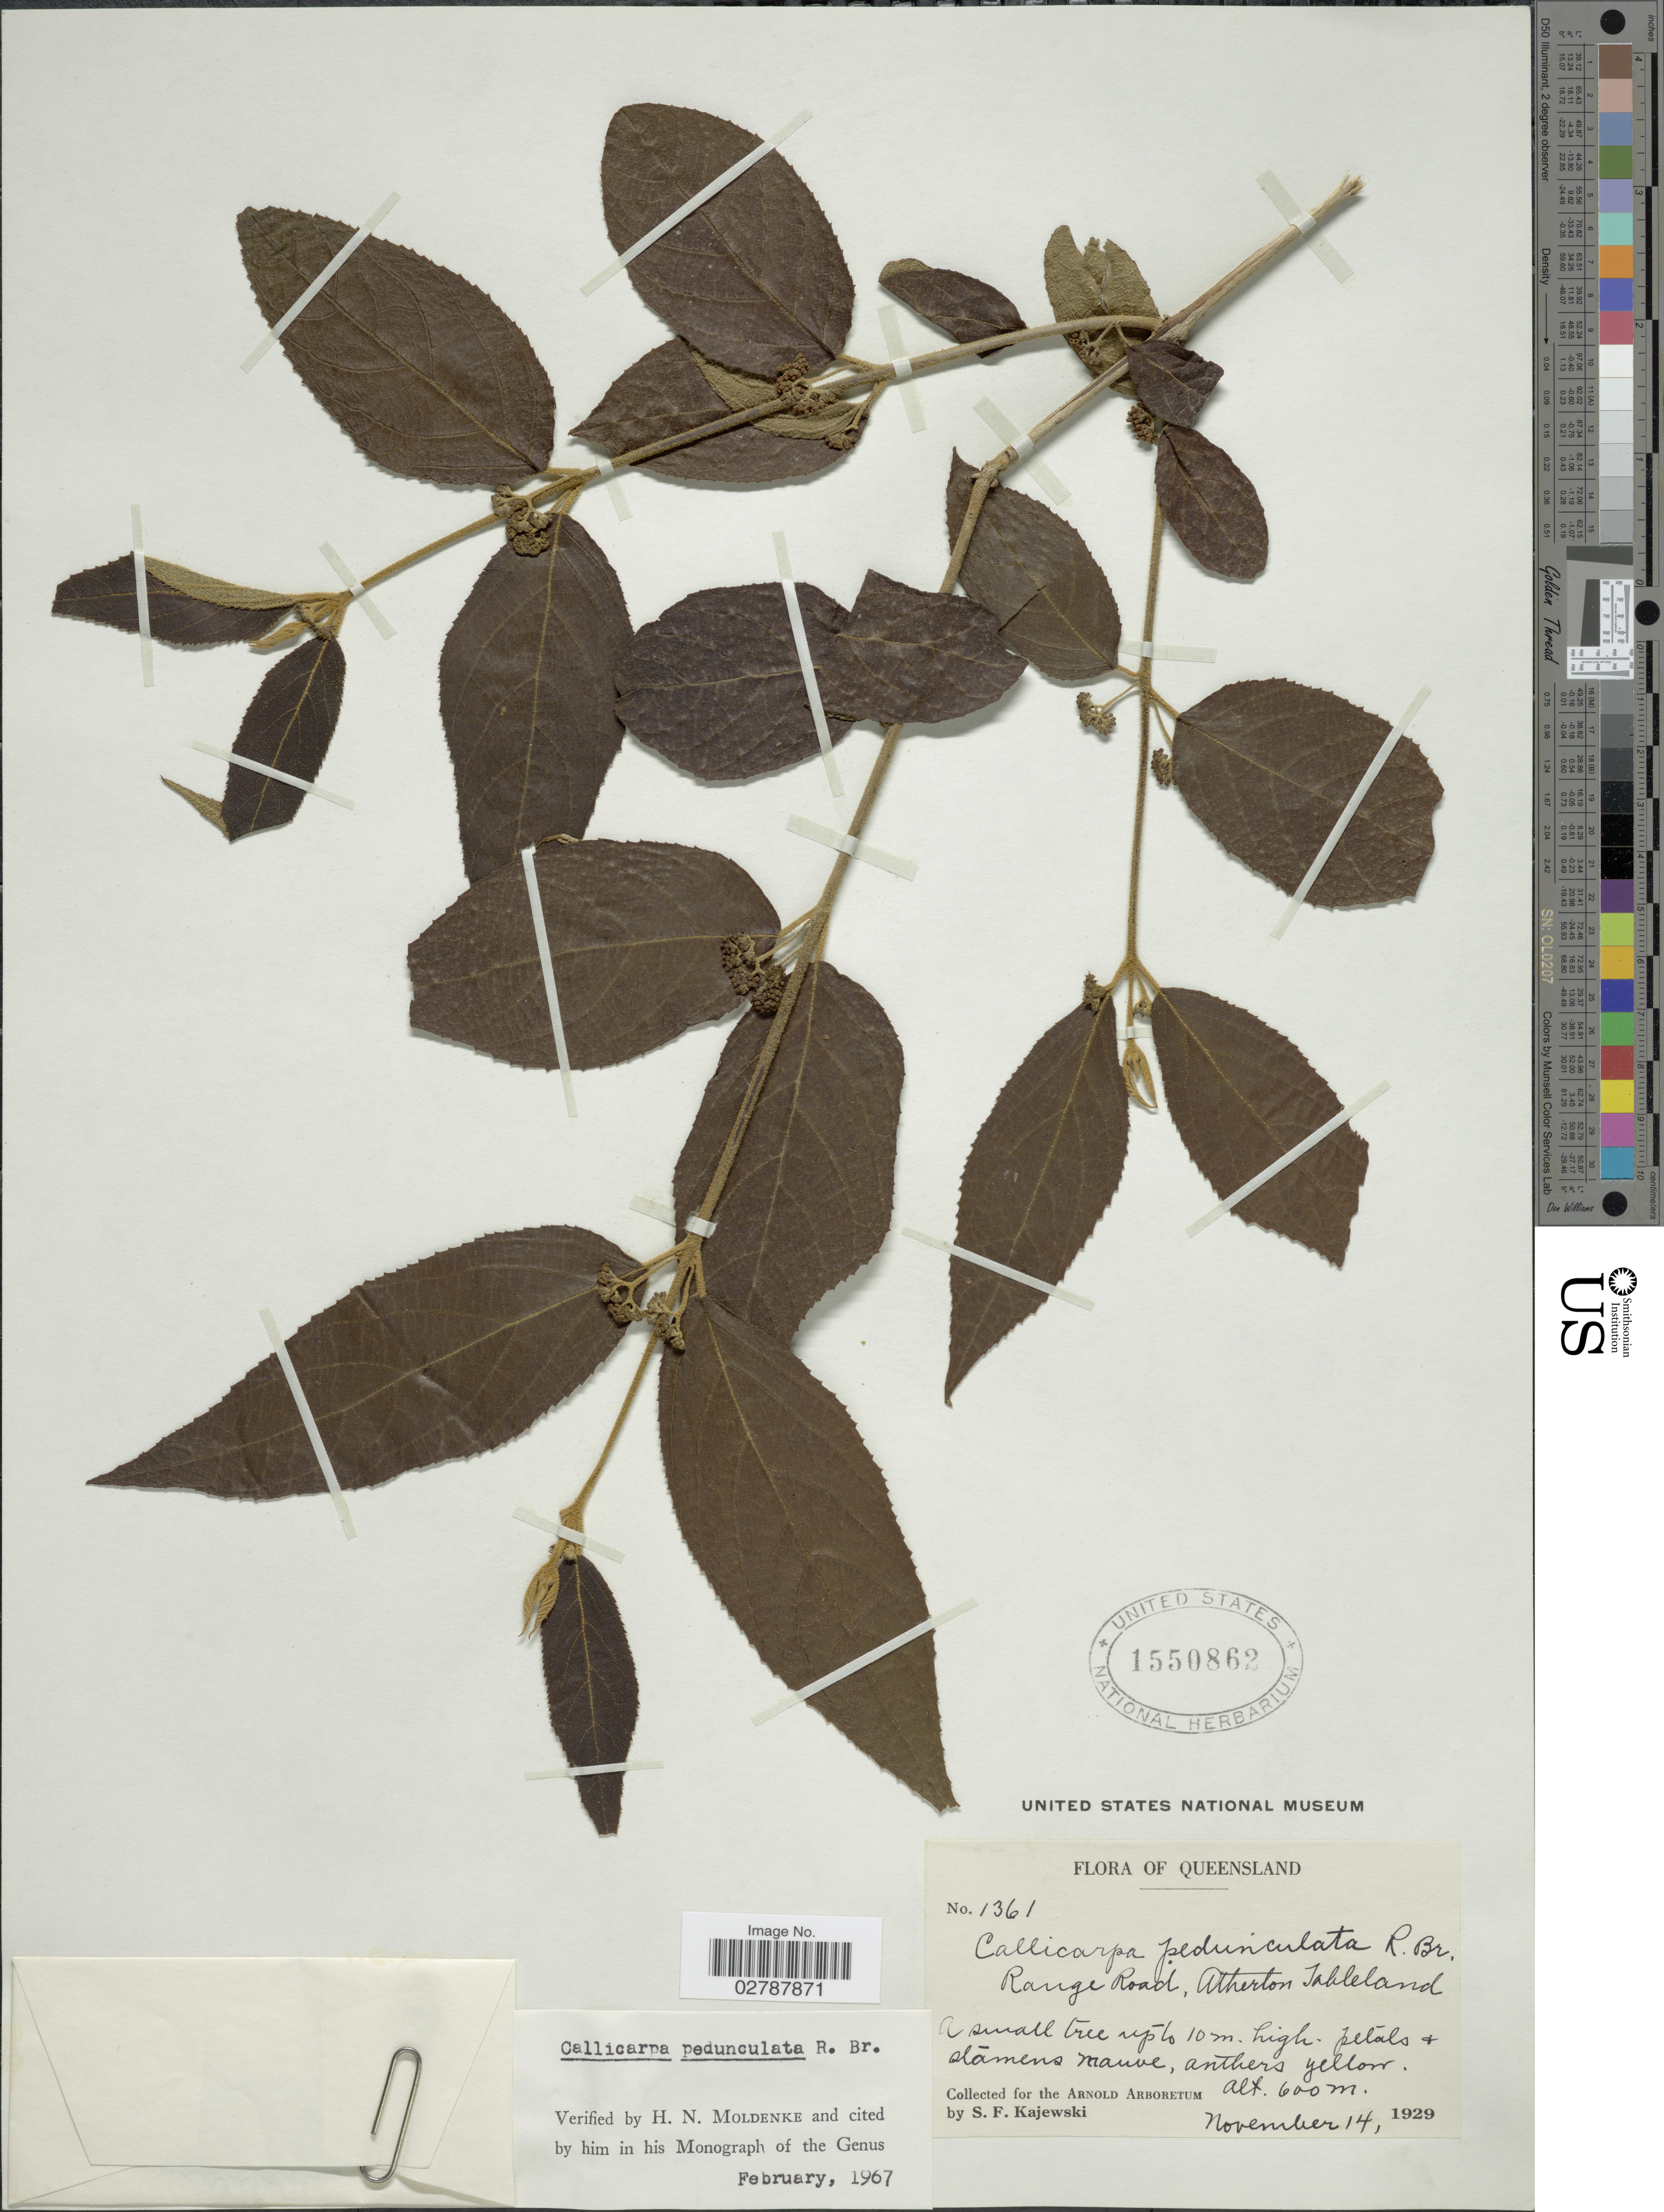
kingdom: Plantae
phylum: Tracheophyta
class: Magnoliopsida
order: Lamiales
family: Lamiaceae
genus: Callicarpa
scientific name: Callicarpa pedunculata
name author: R. Br.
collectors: S. Kajewski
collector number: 1361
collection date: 1929-11-14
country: Australia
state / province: Queensland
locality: Range Road, Atherton Tableland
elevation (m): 600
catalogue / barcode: US 1550862